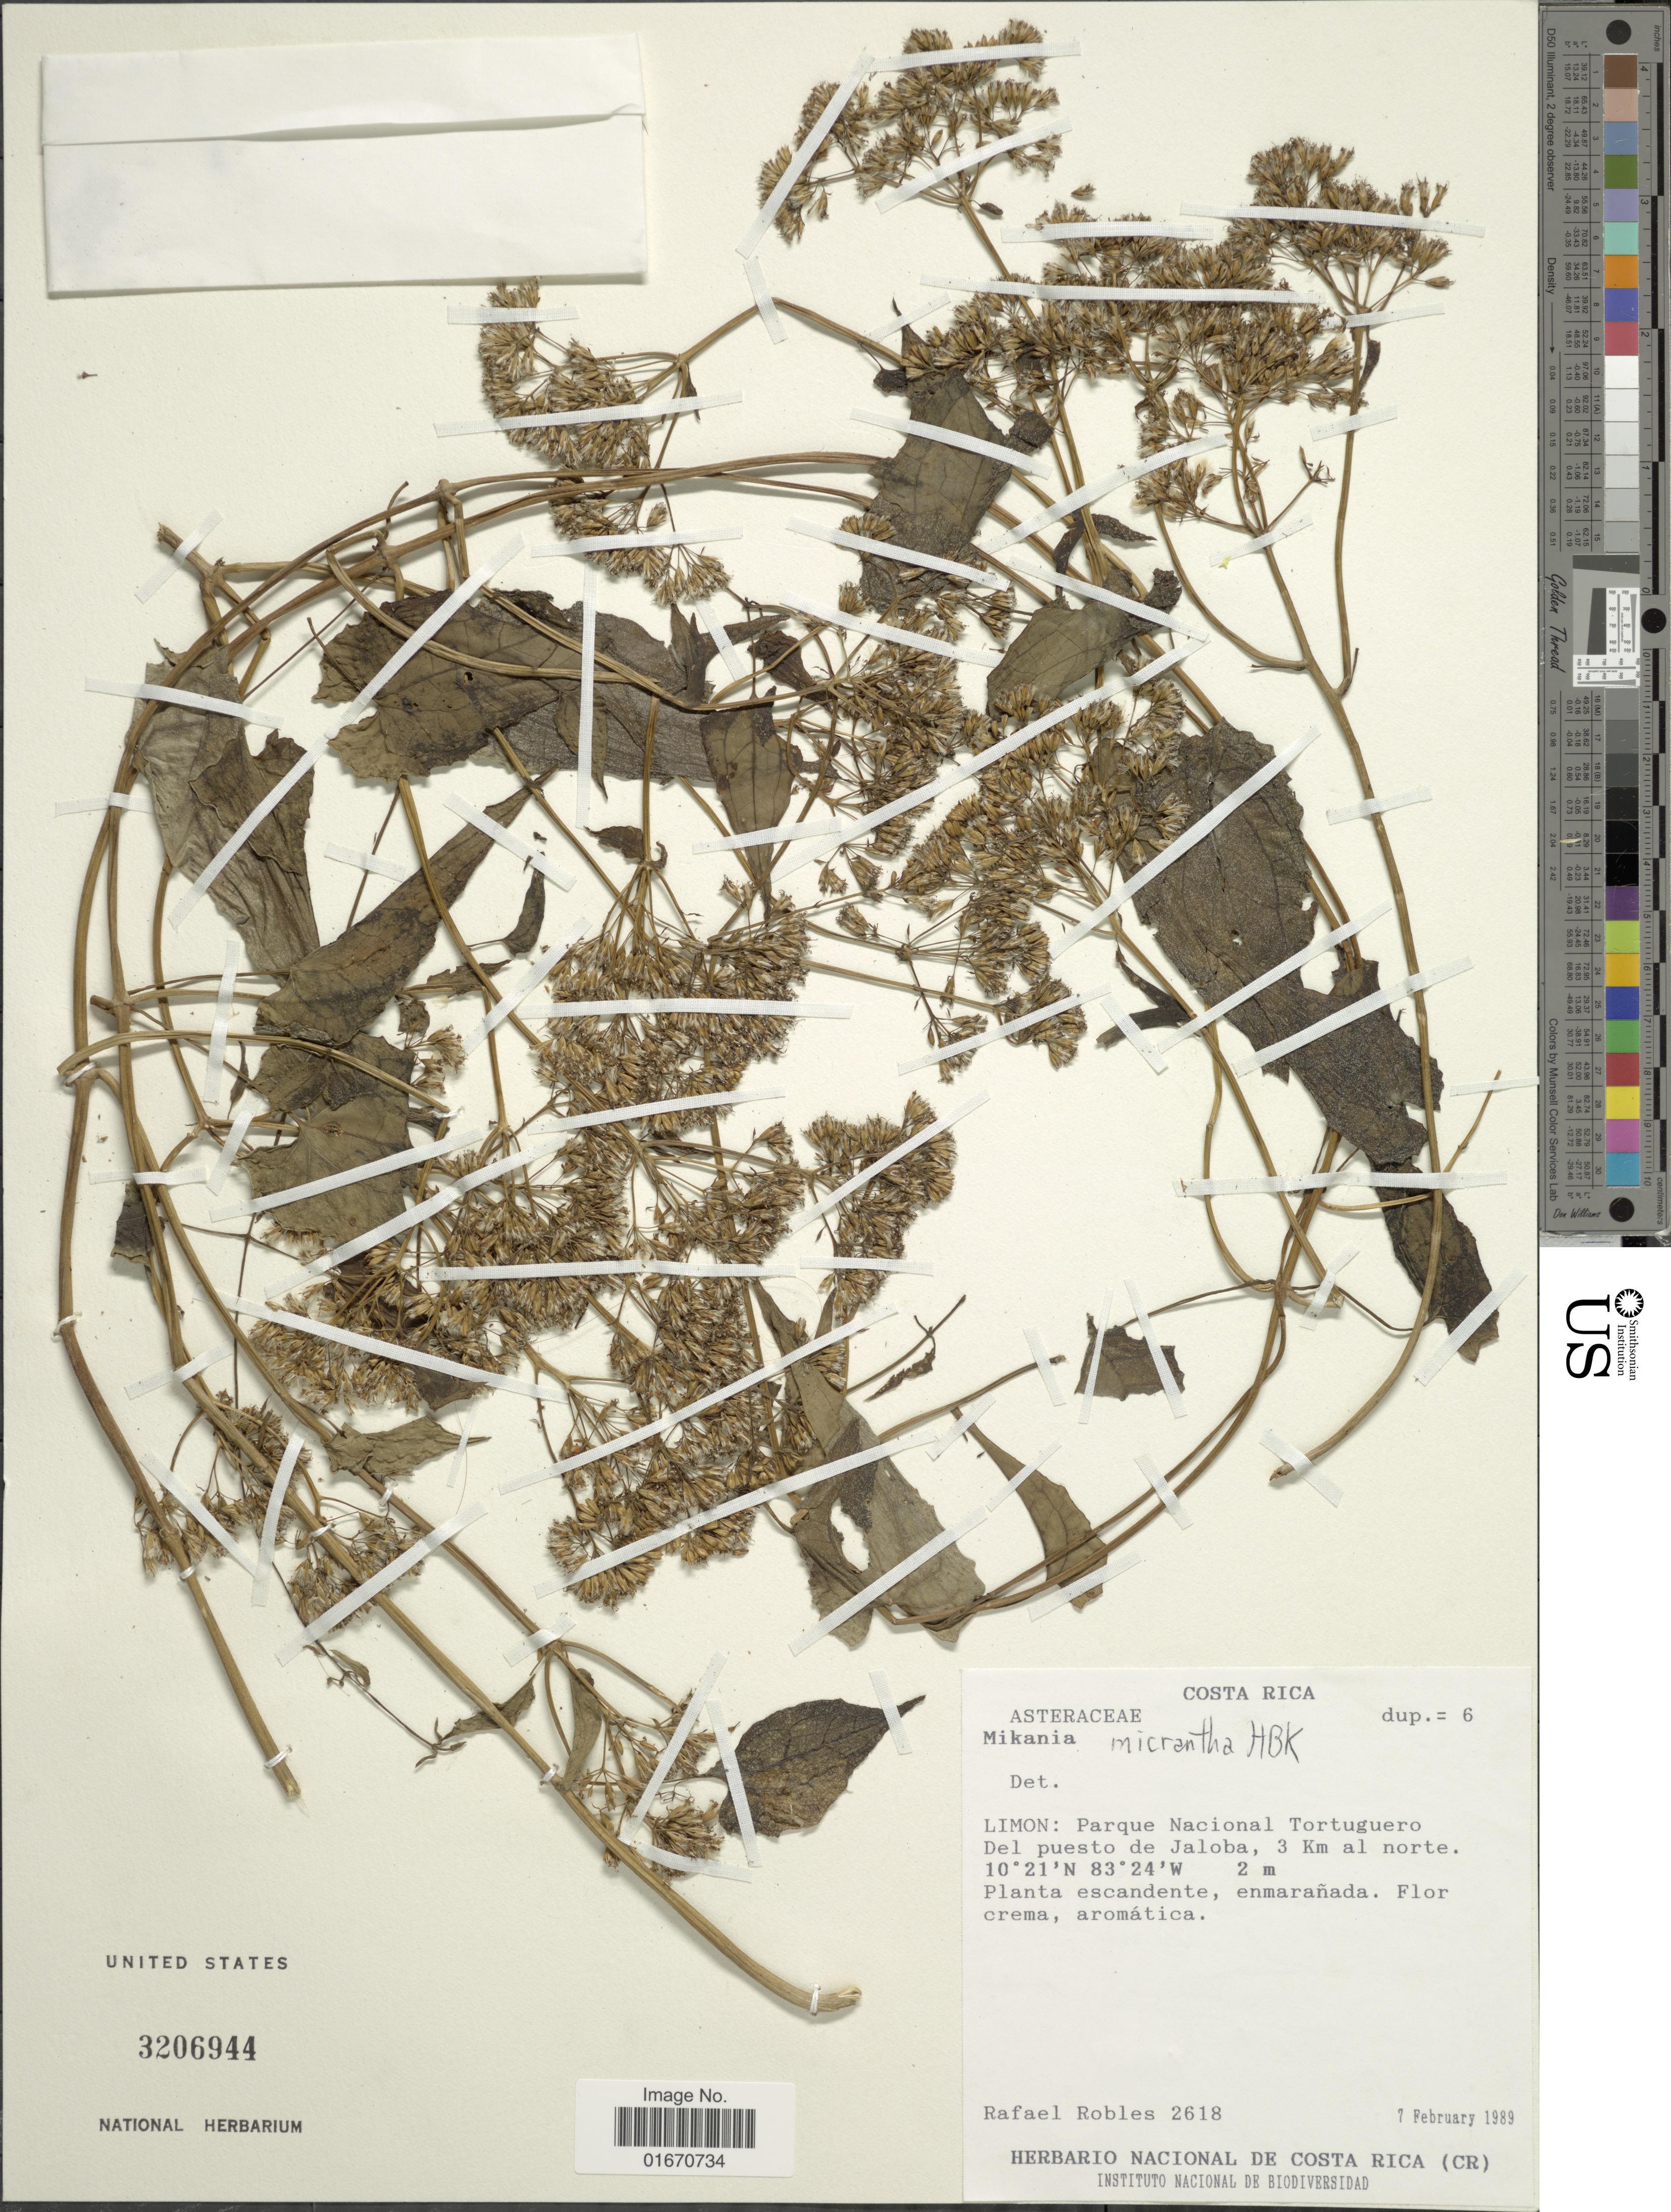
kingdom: Plantae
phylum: Tracheophyta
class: Magnoliopsida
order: Asterales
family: Asteraceae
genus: Mikania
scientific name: Mikania micrantha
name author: Kunth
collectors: R. Robles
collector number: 2618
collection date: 1989-02-07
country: Costa Rica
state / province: Limón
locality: Parque Nacional Tortuguero, Del puesto de Jaloba, 3 km al norte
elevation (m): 2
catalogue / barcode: US 3206944